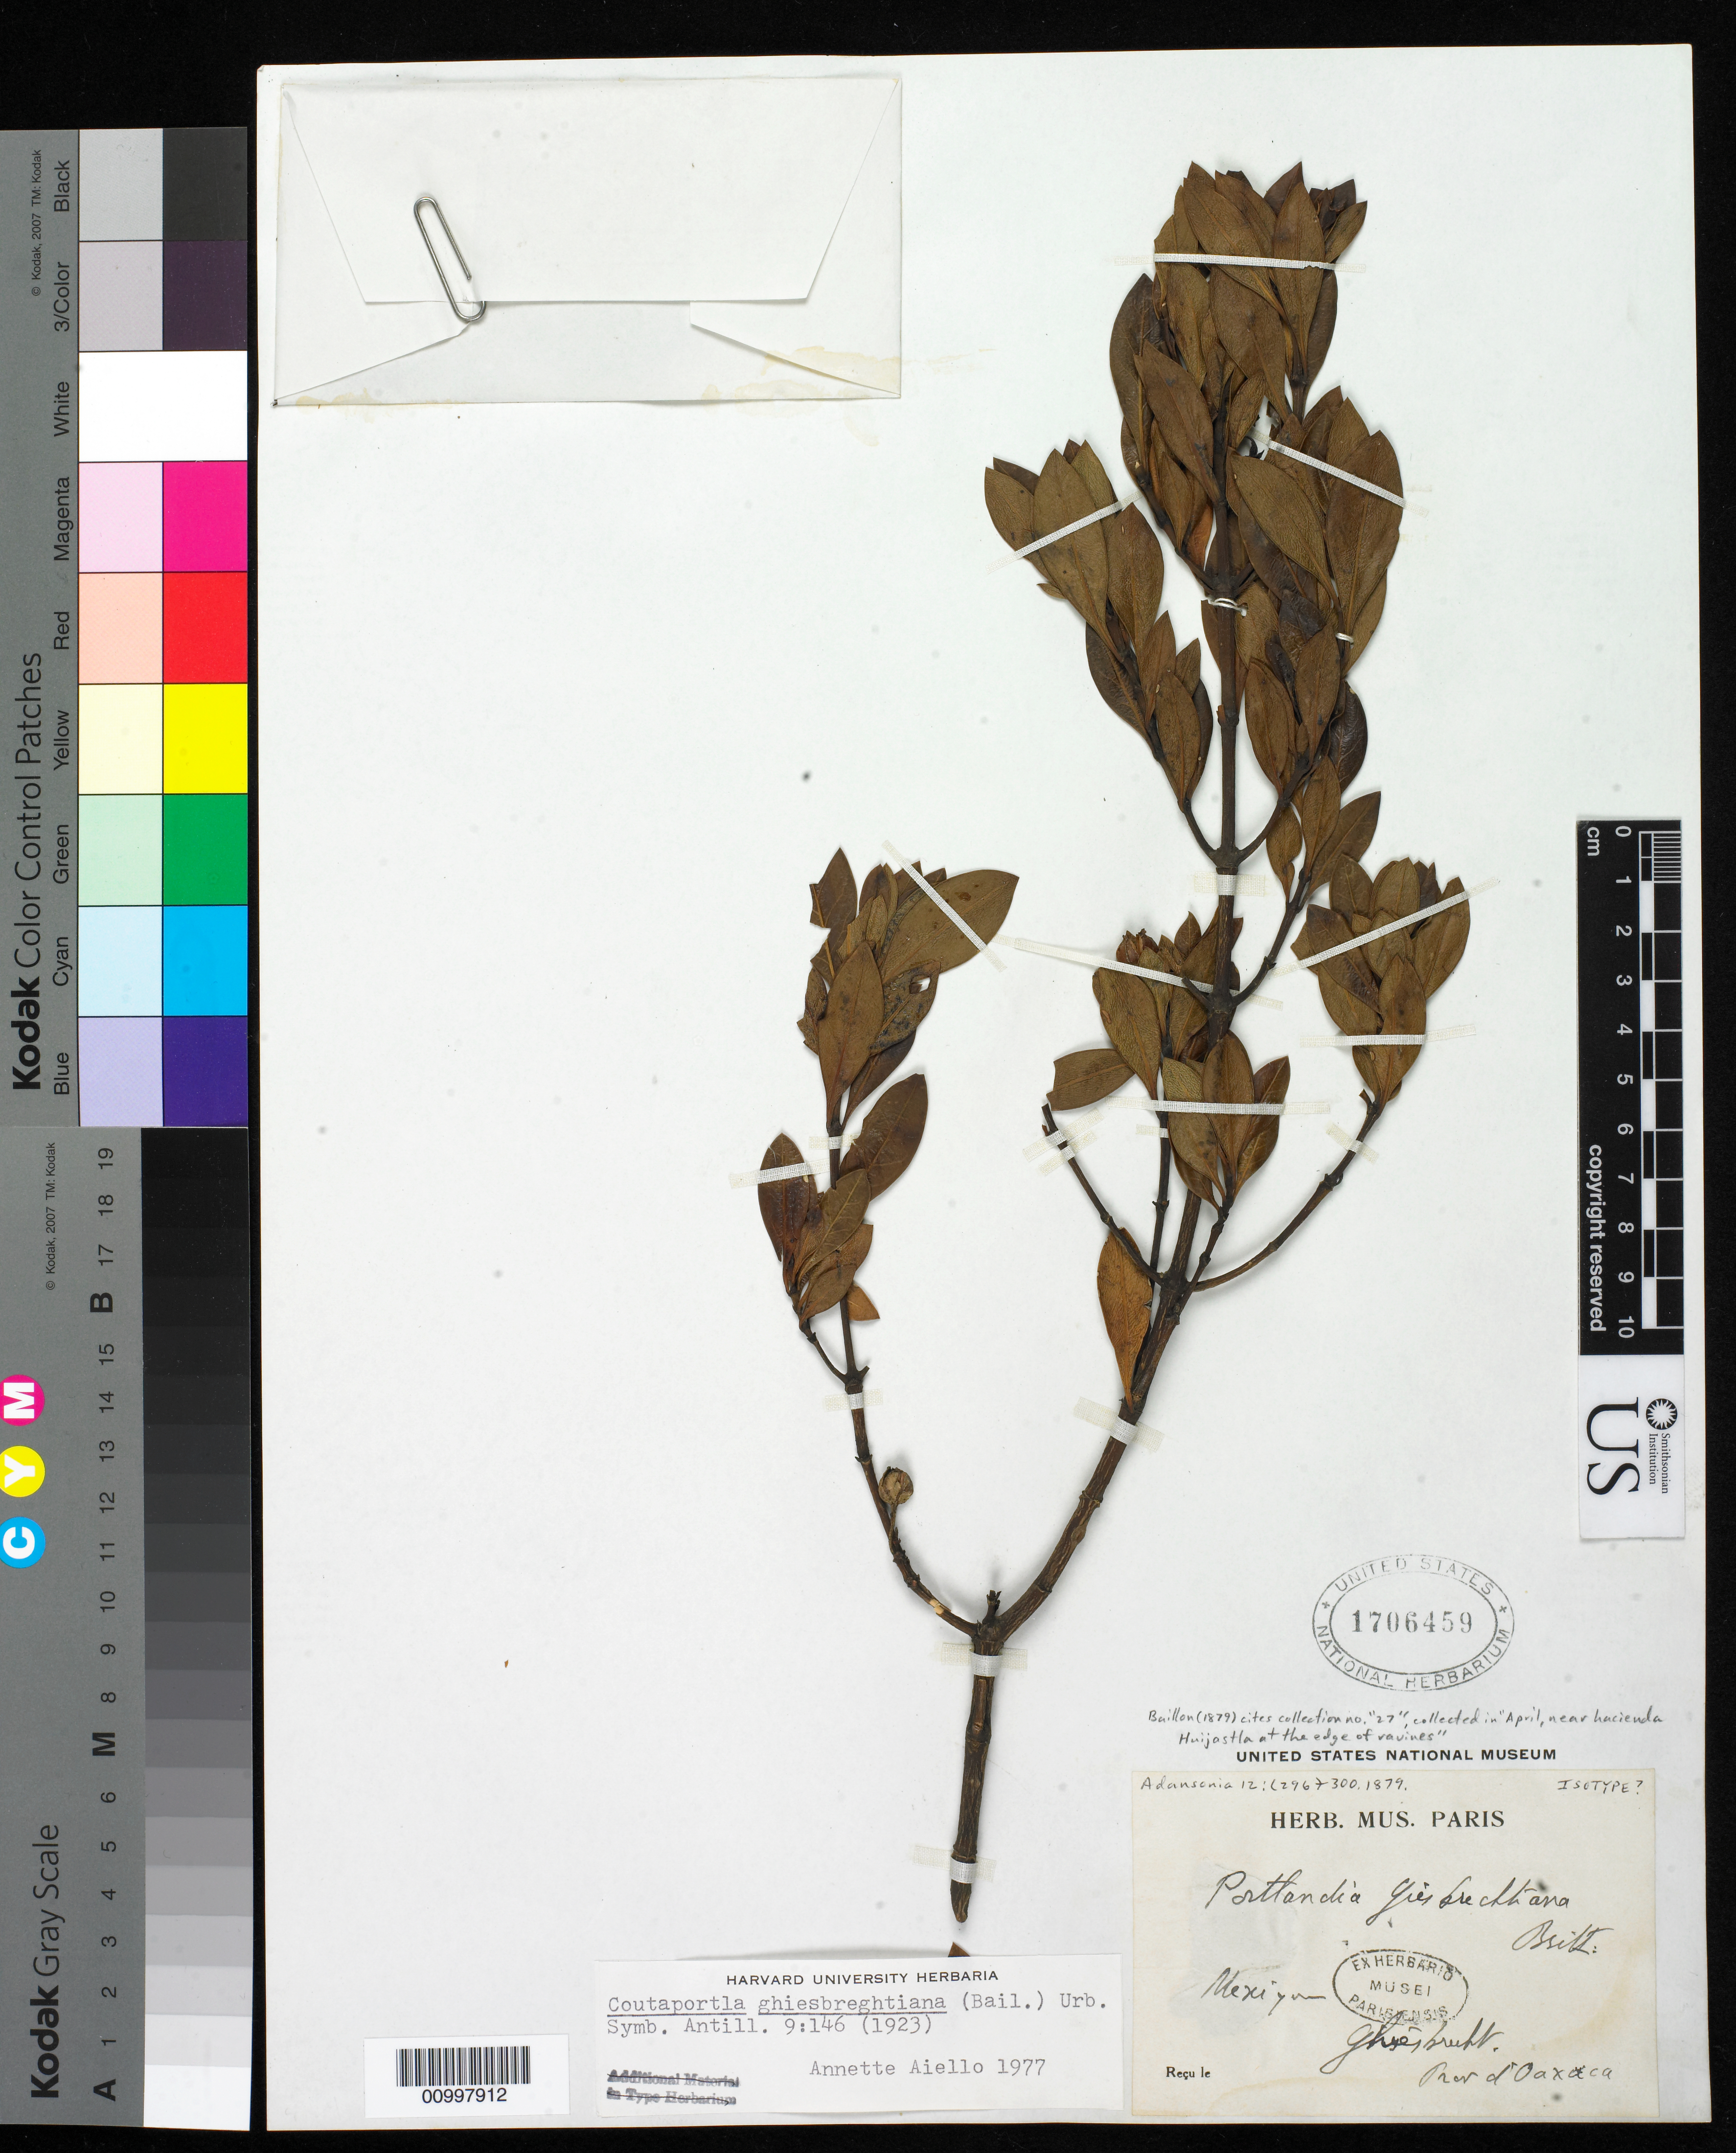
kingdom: Plantae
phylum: Tracheophyta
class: Magnoliopsida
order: Gentianales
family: Rubiaceae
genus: Portlandia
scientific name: Portlandia ghiesbreghtiana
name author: Baill.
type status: Possible Isotype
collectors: A. B. Ghiesbreght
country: Mexico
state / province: Oaxaca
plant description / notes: Collection information absent on the label.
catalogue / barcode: US 1706459